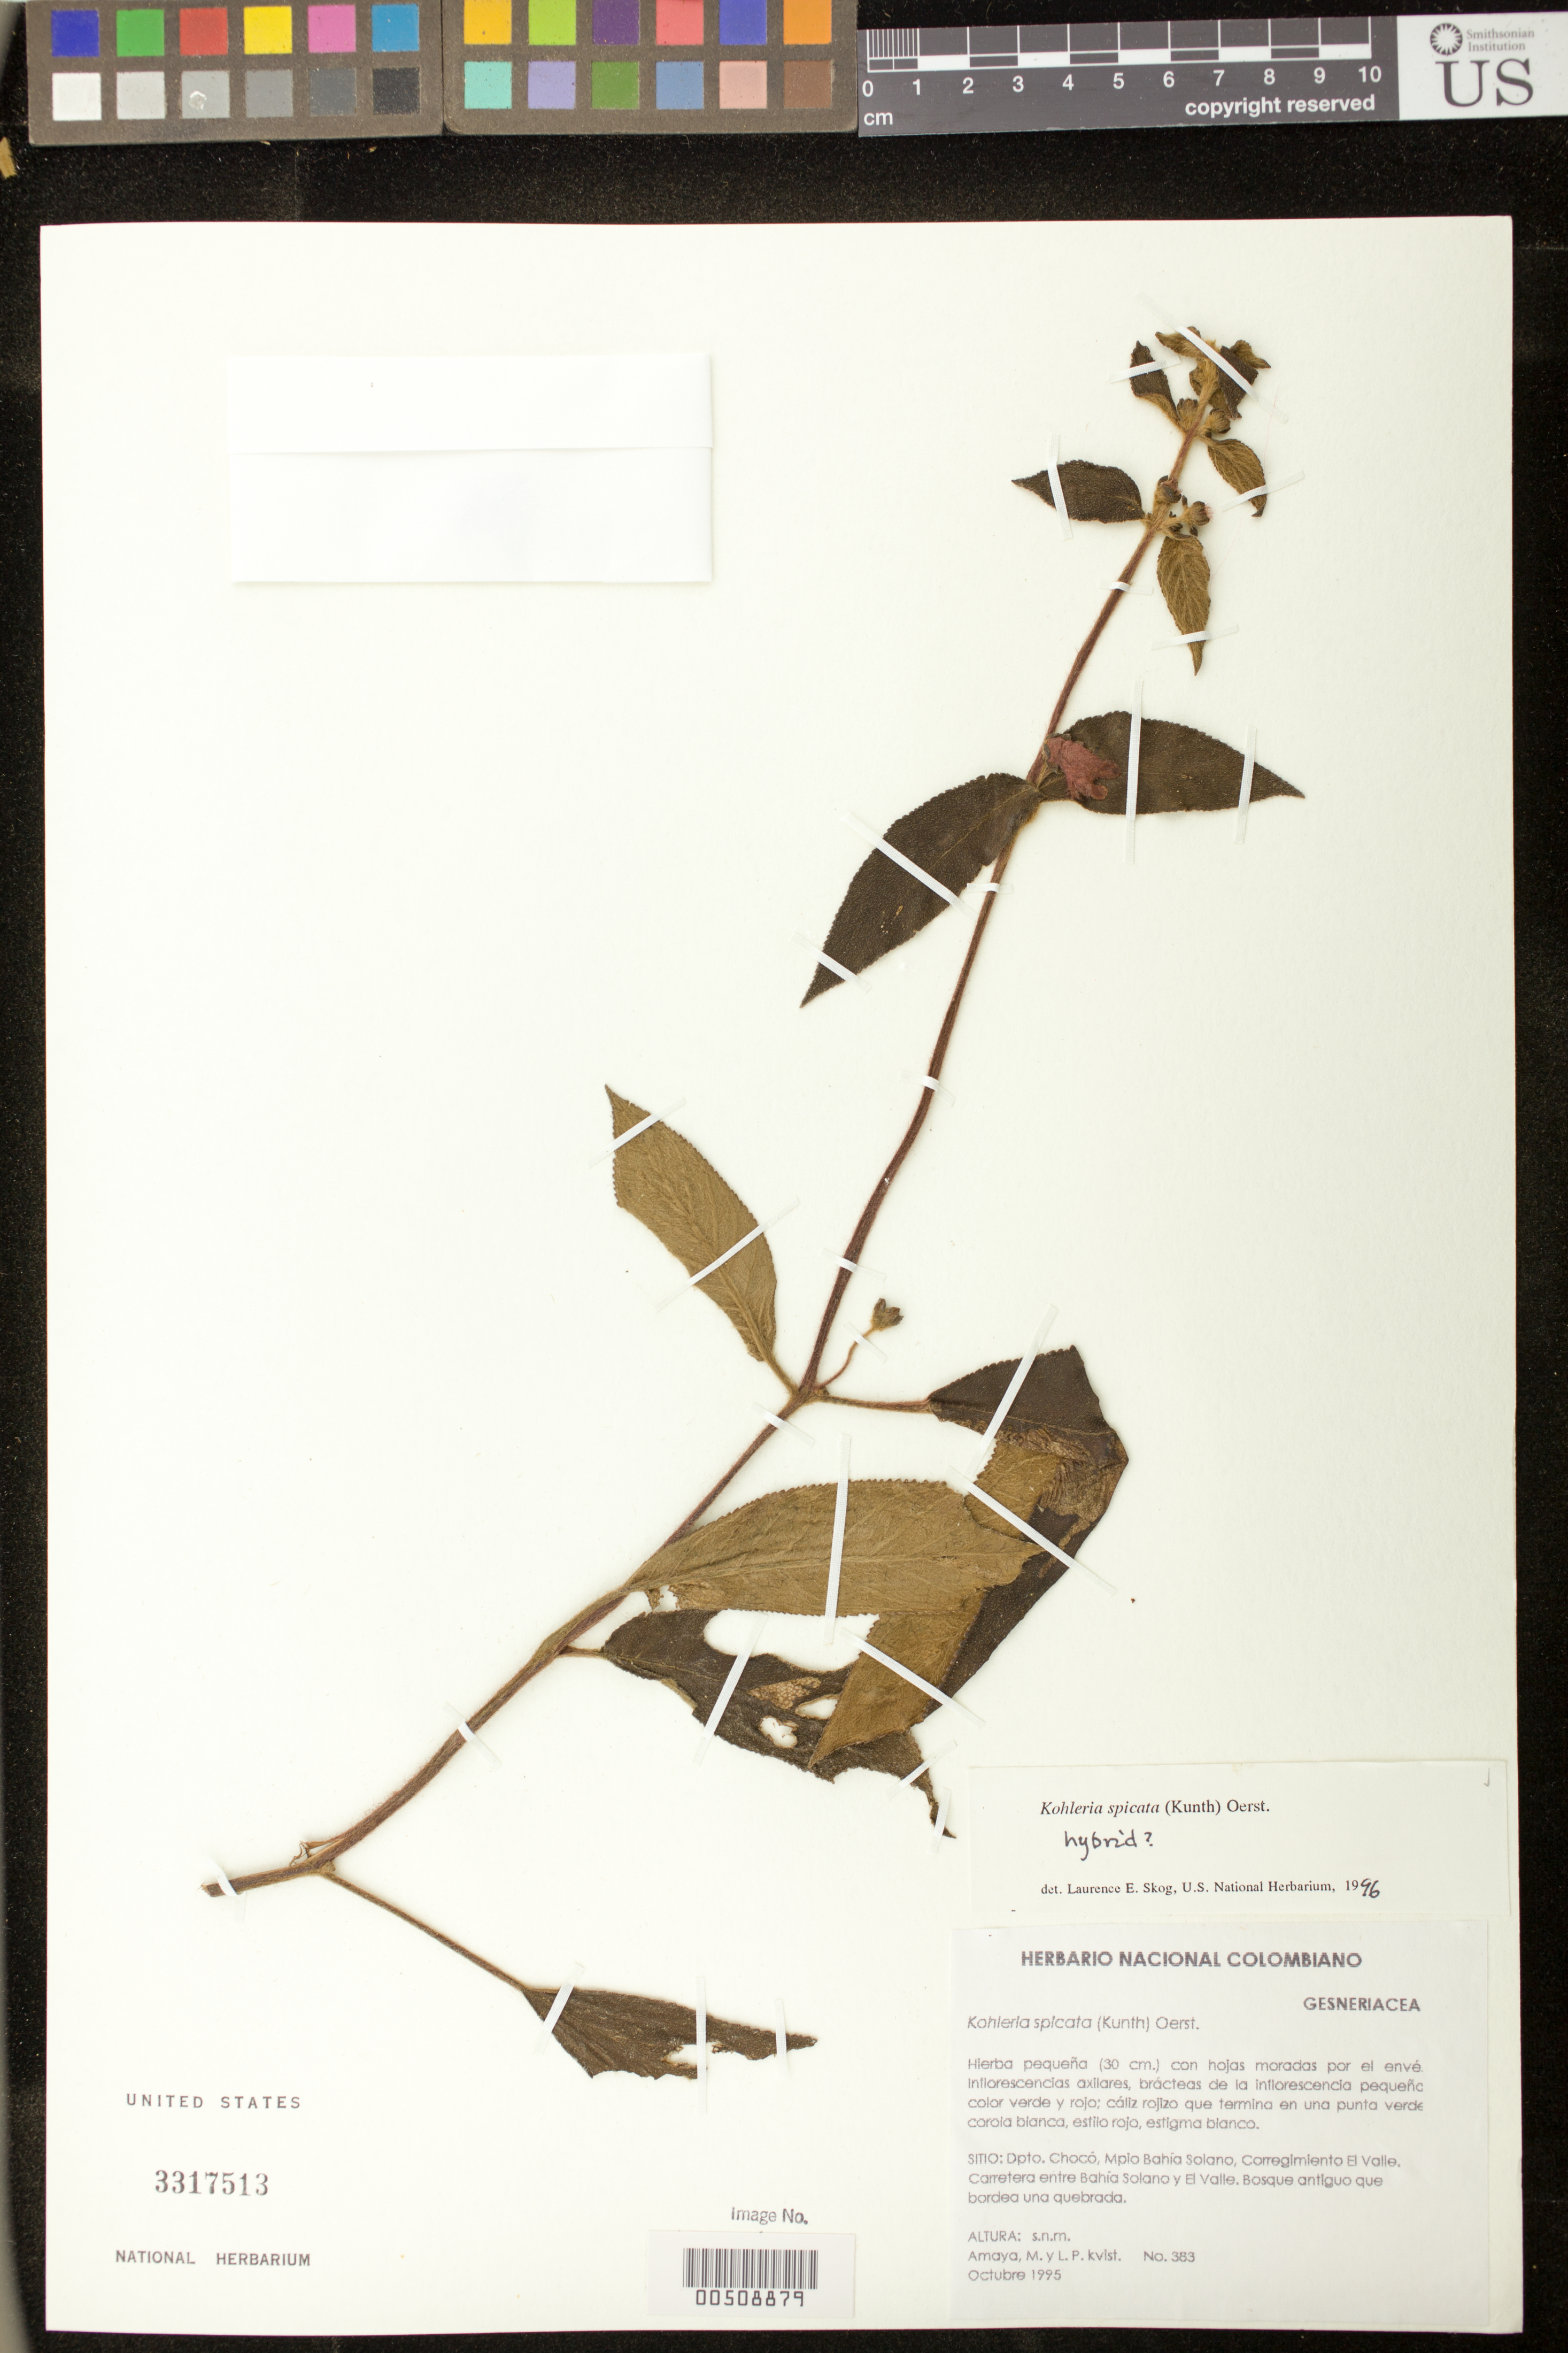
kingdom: Plantae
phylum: Tracheophyta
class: Magnoliopsida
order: Lamiales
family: Gesneriaceae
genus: Kohleria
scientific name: Kohleria spicata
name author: (Kunth) Oerst.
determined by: Skog, Laurence E.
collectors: M. Amaya & L. P. Kvist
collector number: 383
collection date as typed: Oct 1995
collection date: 1995-10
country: Colombia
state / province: Chocó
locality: Mpio Bahía Solano, Corregimiento El Valle. Carretera entre Bahía Solano y El Valle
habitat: Bosque antiguo que bordea una quebrada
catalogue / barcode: US 3317513